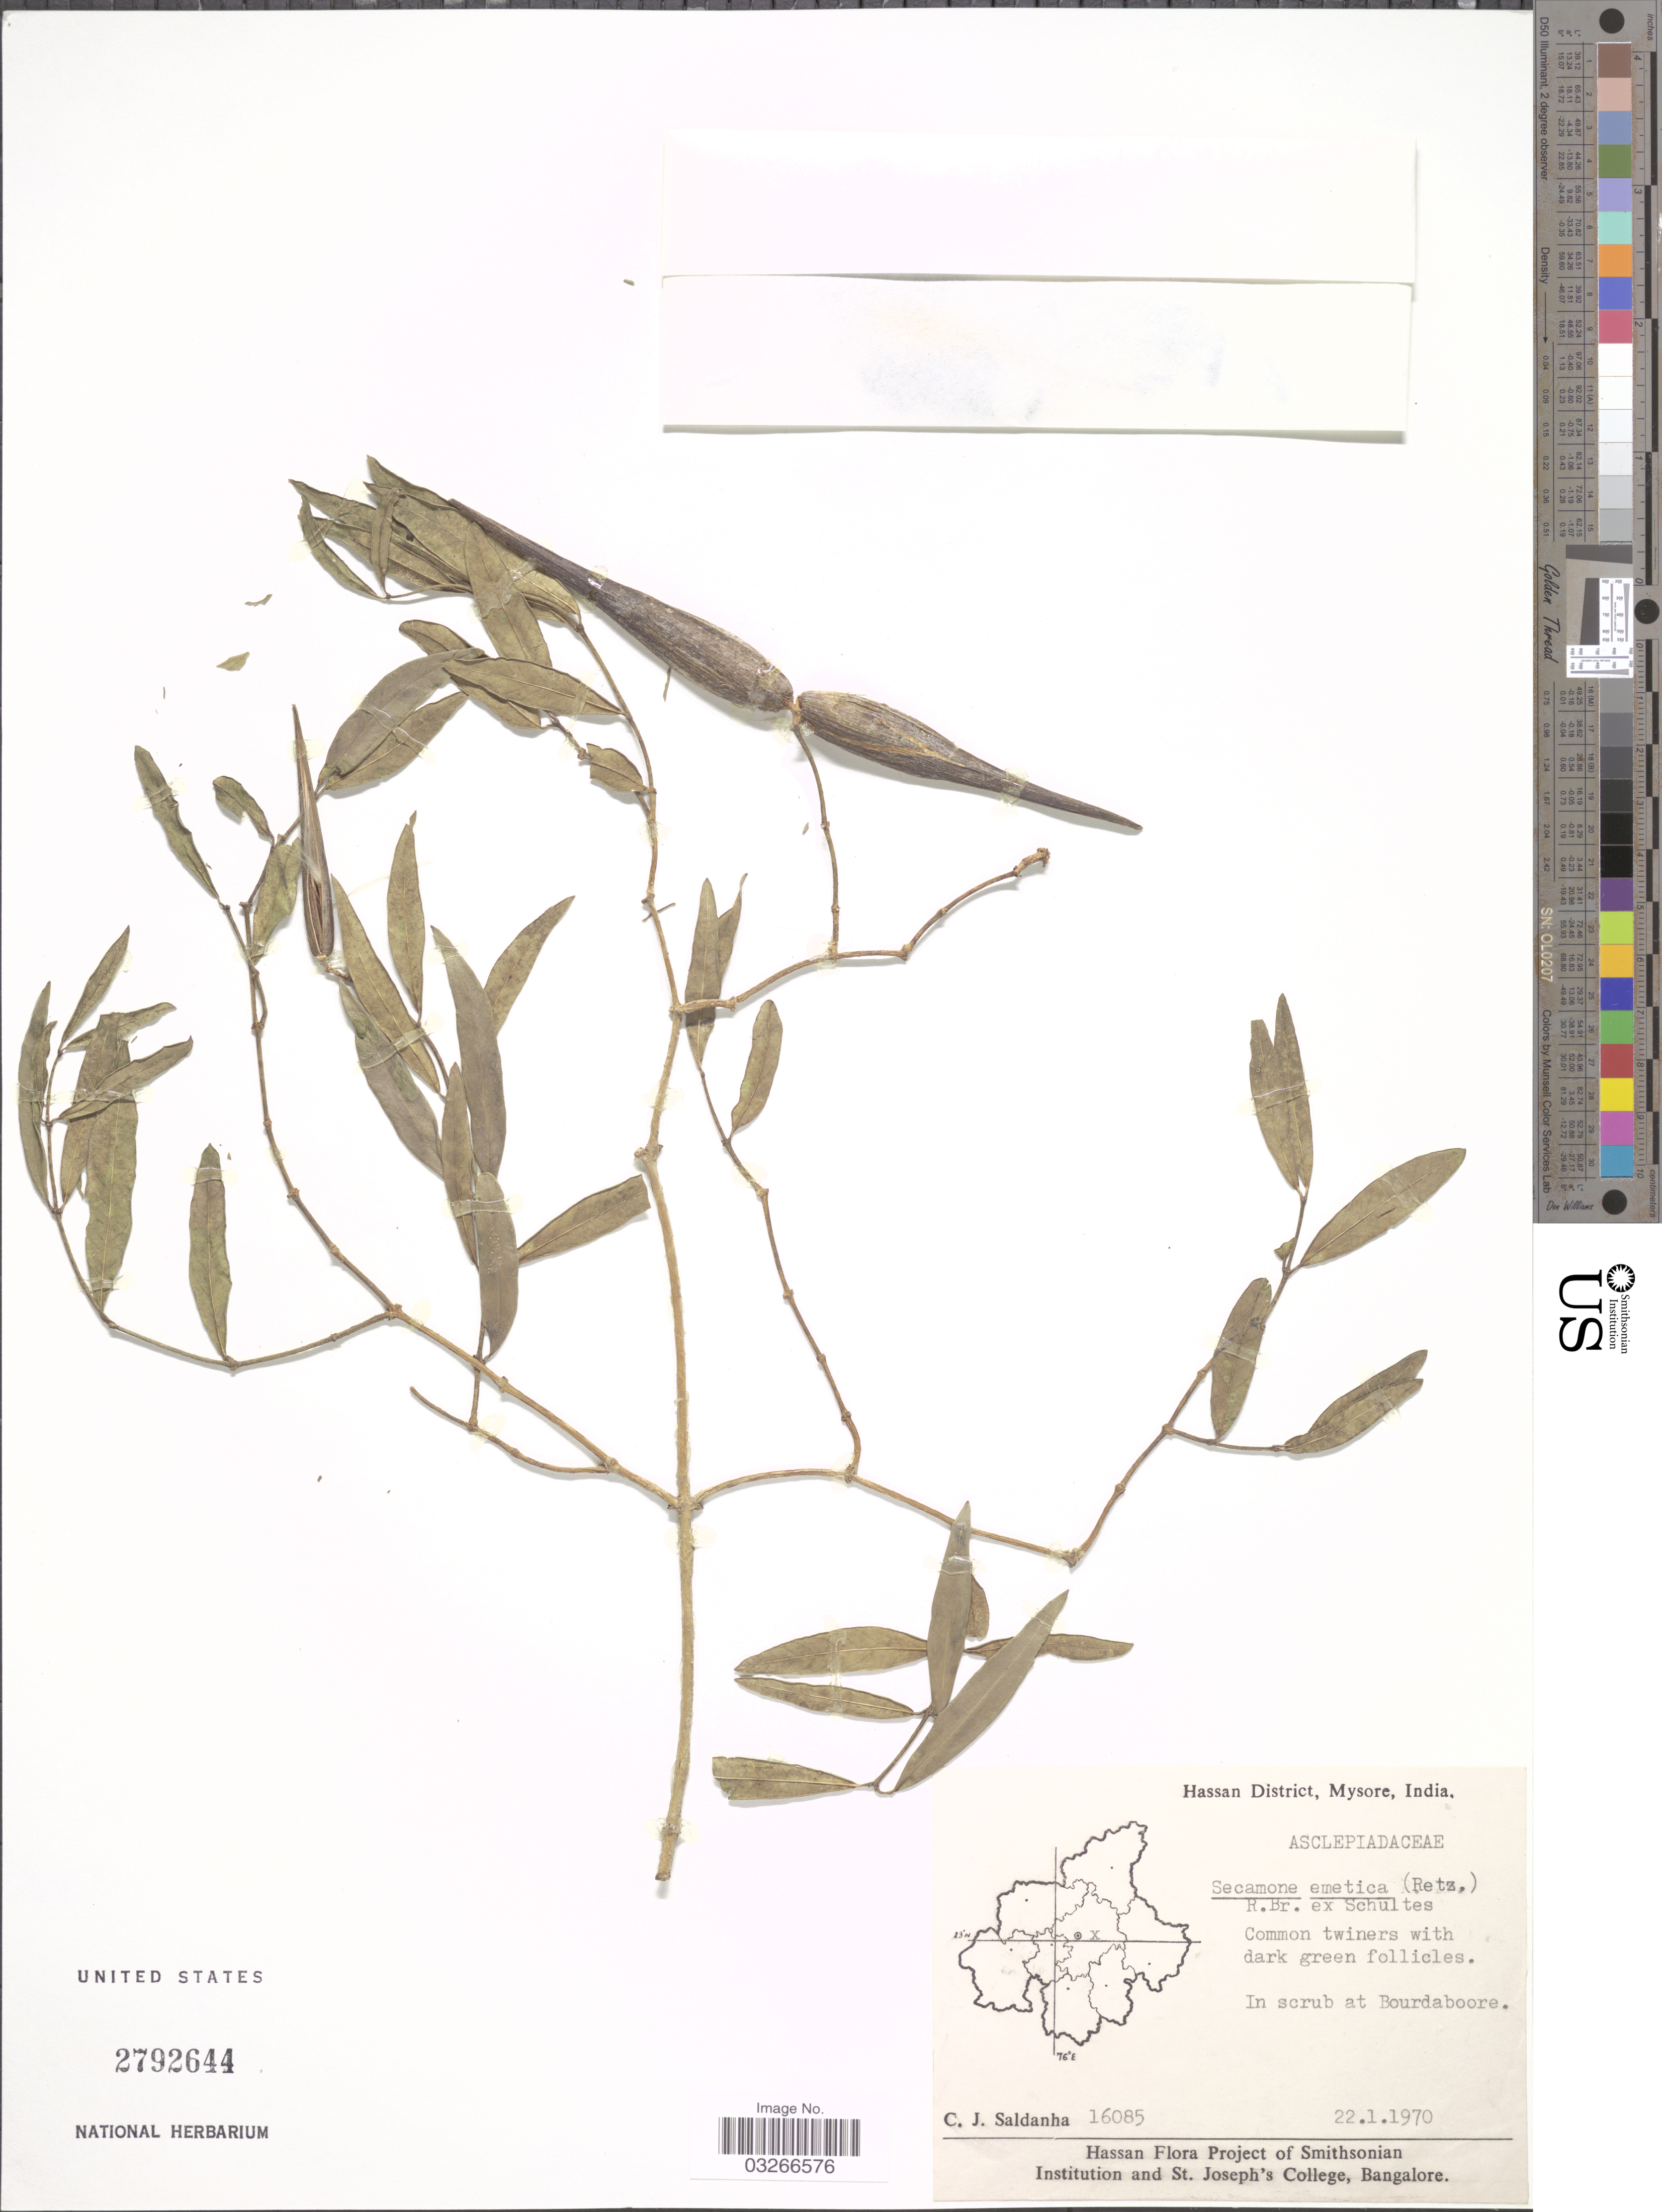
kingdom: Plantae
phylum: Tracheophyta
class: Magnoliopsida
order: Gentianales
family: Apocynaceae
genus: Secamone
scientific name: Secamone emetica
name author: (Retz.) R. Br. ex Schult.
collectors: C. J. Saldanha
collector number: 16085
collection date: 1970-01-22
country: India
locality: Hassan District, Mysore. In scrub at Bourdaboore.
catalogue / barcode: US 2792644